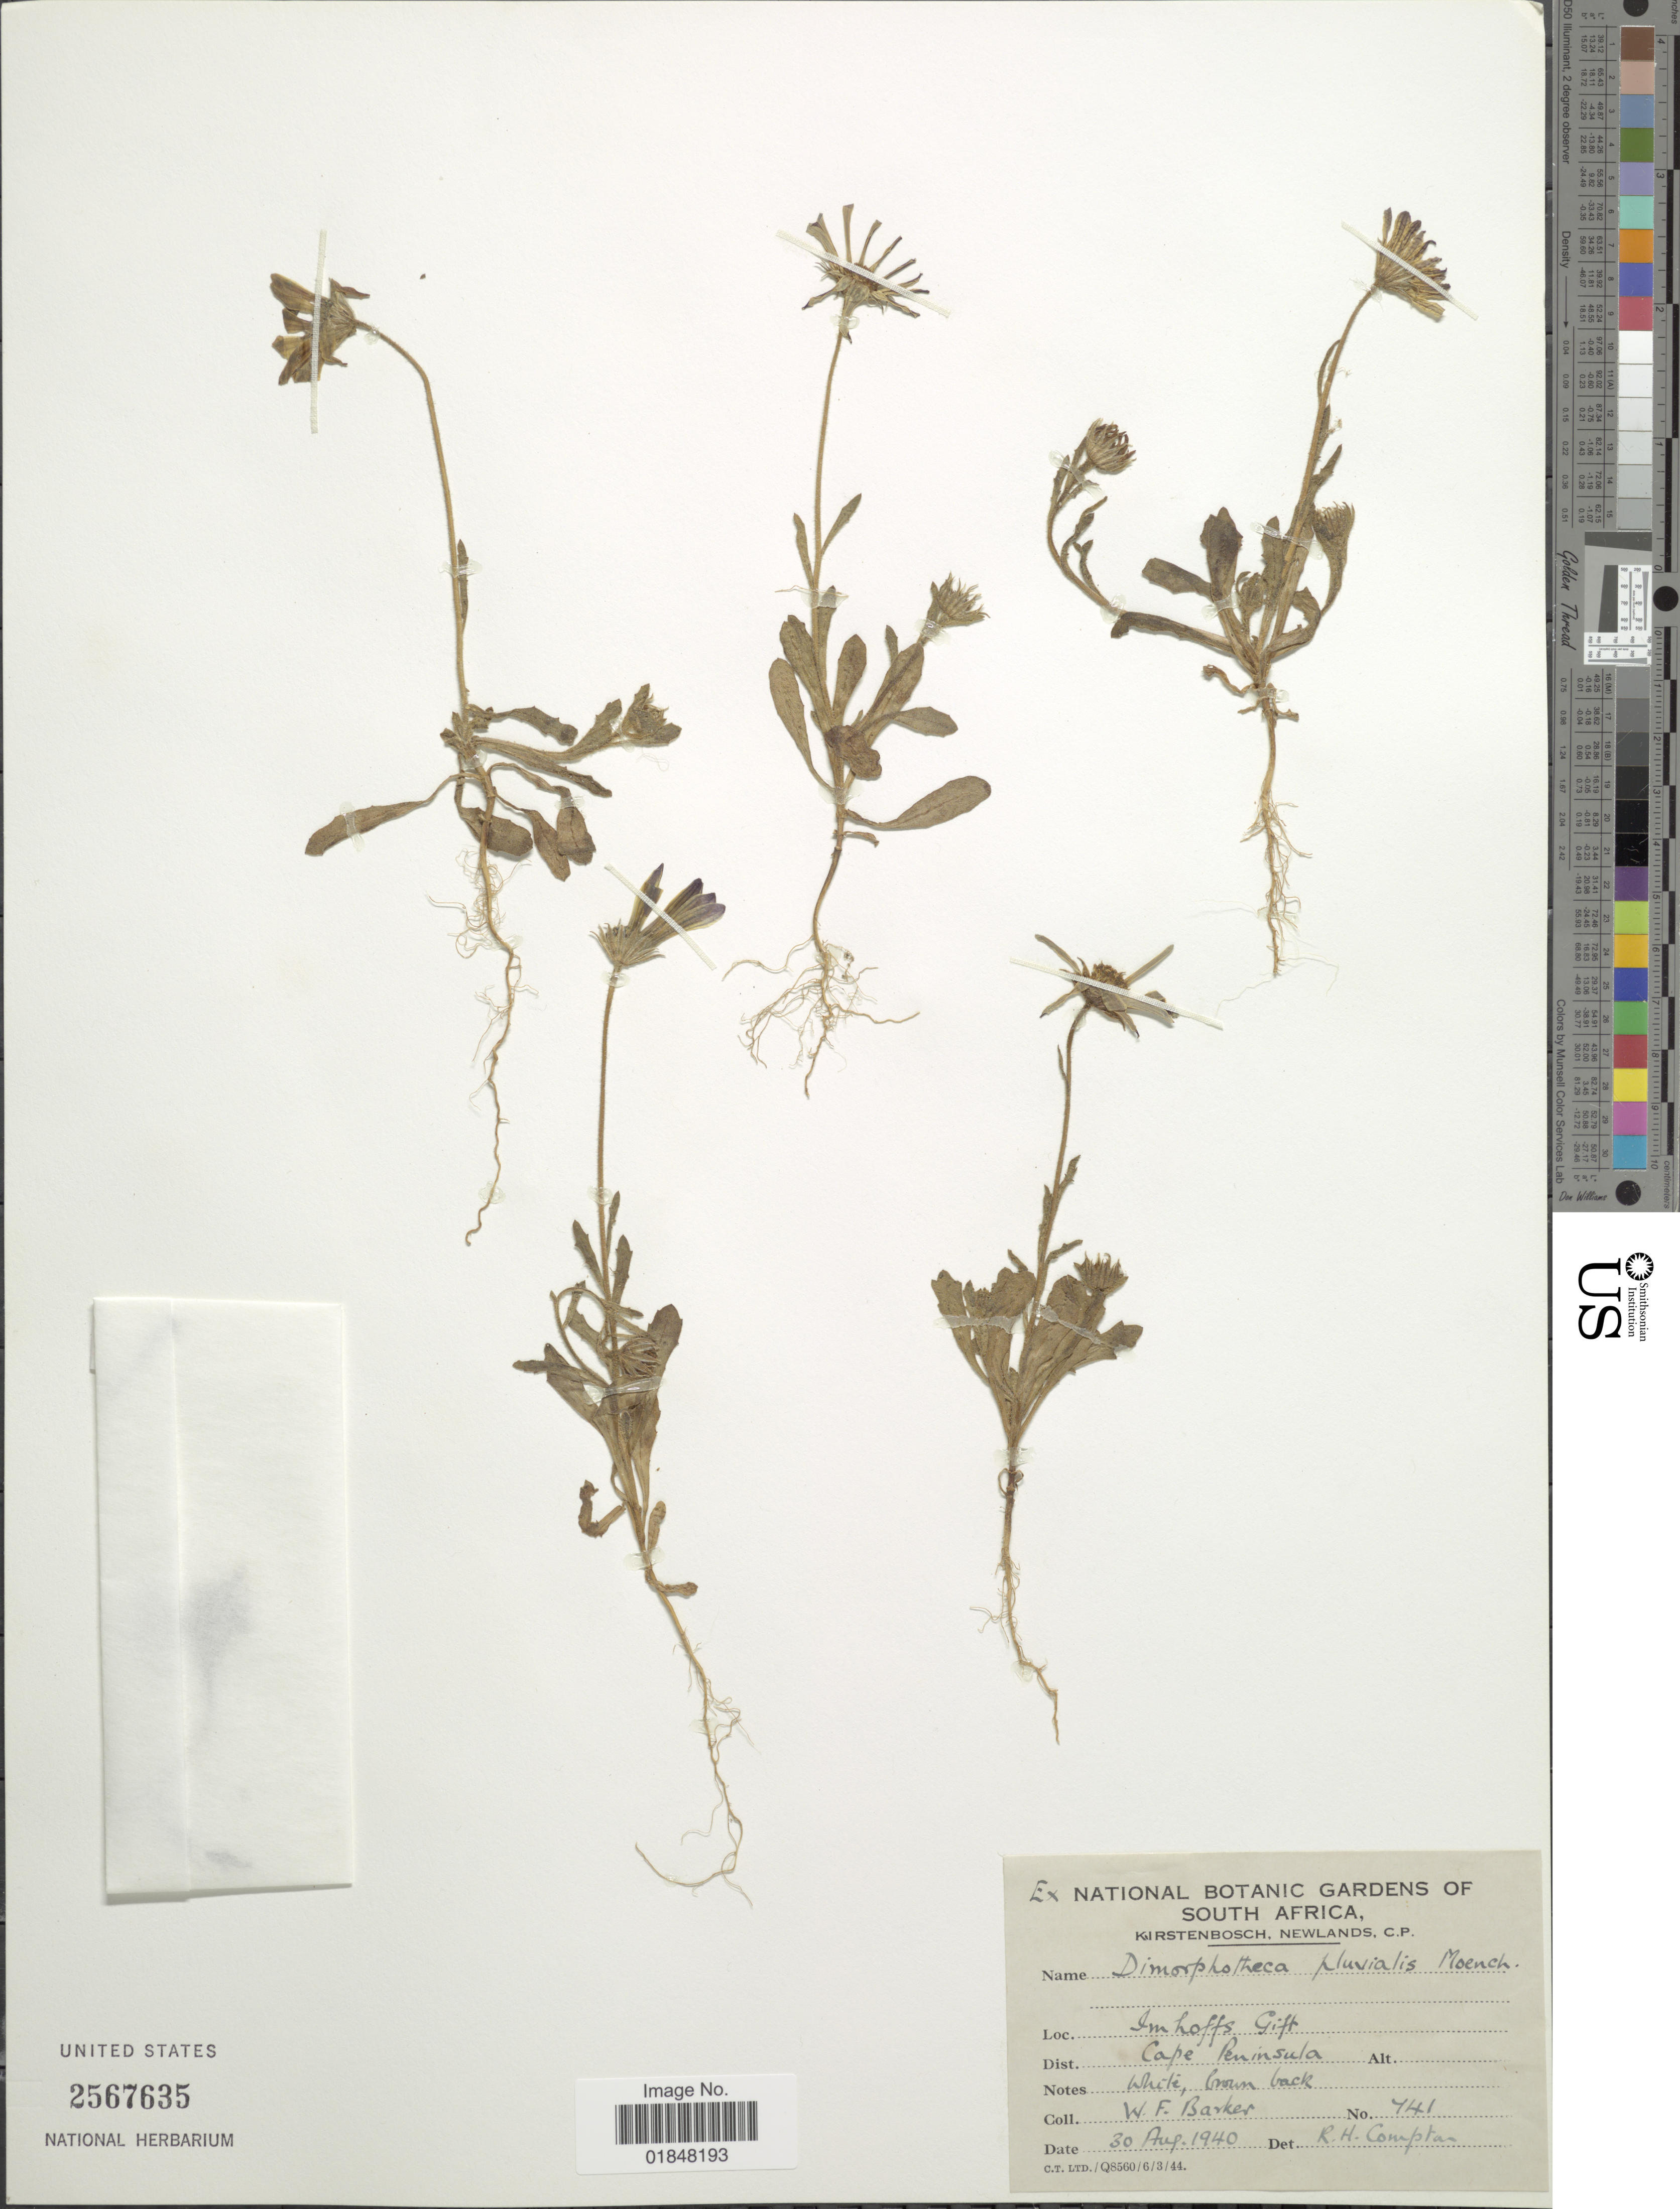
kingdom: Plantae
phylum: Tracheophyta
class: Magnoliopsida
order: Asterales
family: Asteraceae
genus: Dimorphotheca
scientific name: Dimorphotheca pluvialis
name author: (L.) Moench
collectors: R. H. Compton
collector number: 741*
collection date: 1940-08-30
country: South Africa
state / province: Western Cape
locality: Im hoffs Gift, Dist. Cape Peninsula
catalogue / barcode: US 2567635